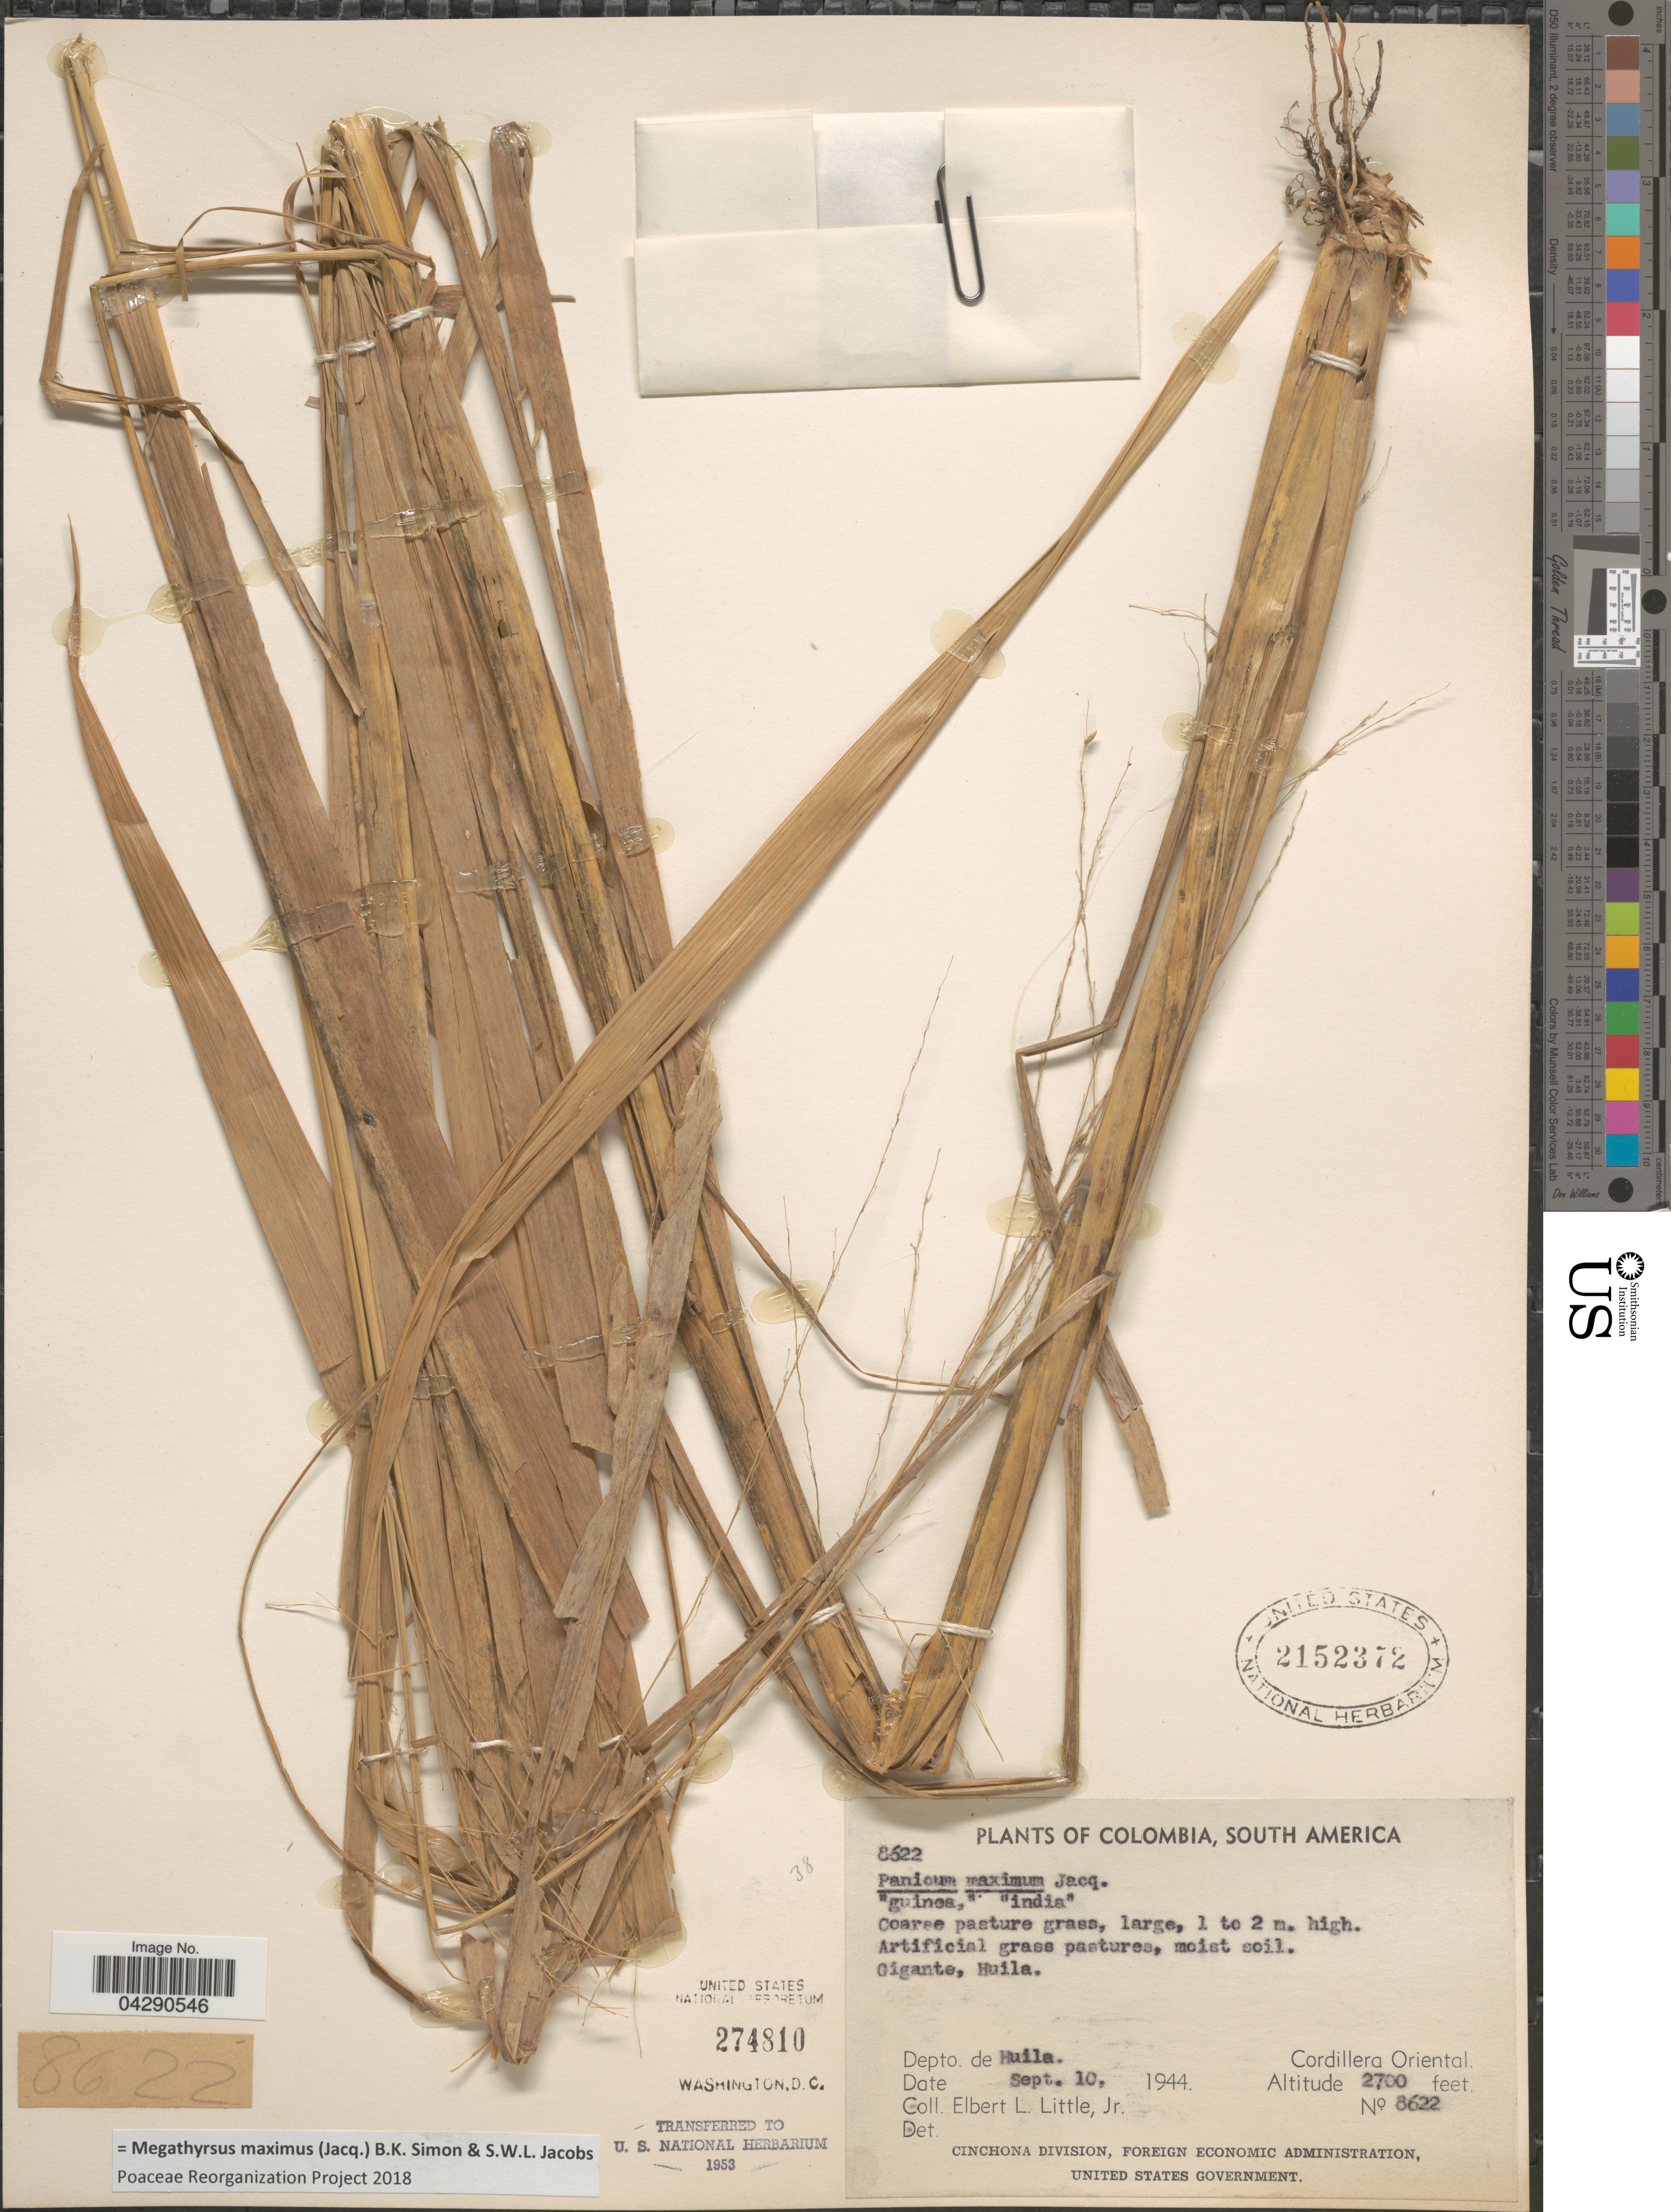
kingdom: Plantae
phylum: Tracheophyta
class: Liliopsida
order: Poales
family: Poaceae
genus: Megathyrsus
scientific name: Megathyrsus maximus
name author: (Jacq.) B.K. Simon & S.W.L. Jacobs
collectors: E. L. Little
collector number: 8622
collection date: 1944-09-10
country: Colombia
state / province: Huila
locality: Depto. de Huila. Cordillera Oriental.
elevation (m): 823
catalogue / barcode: US 2152372